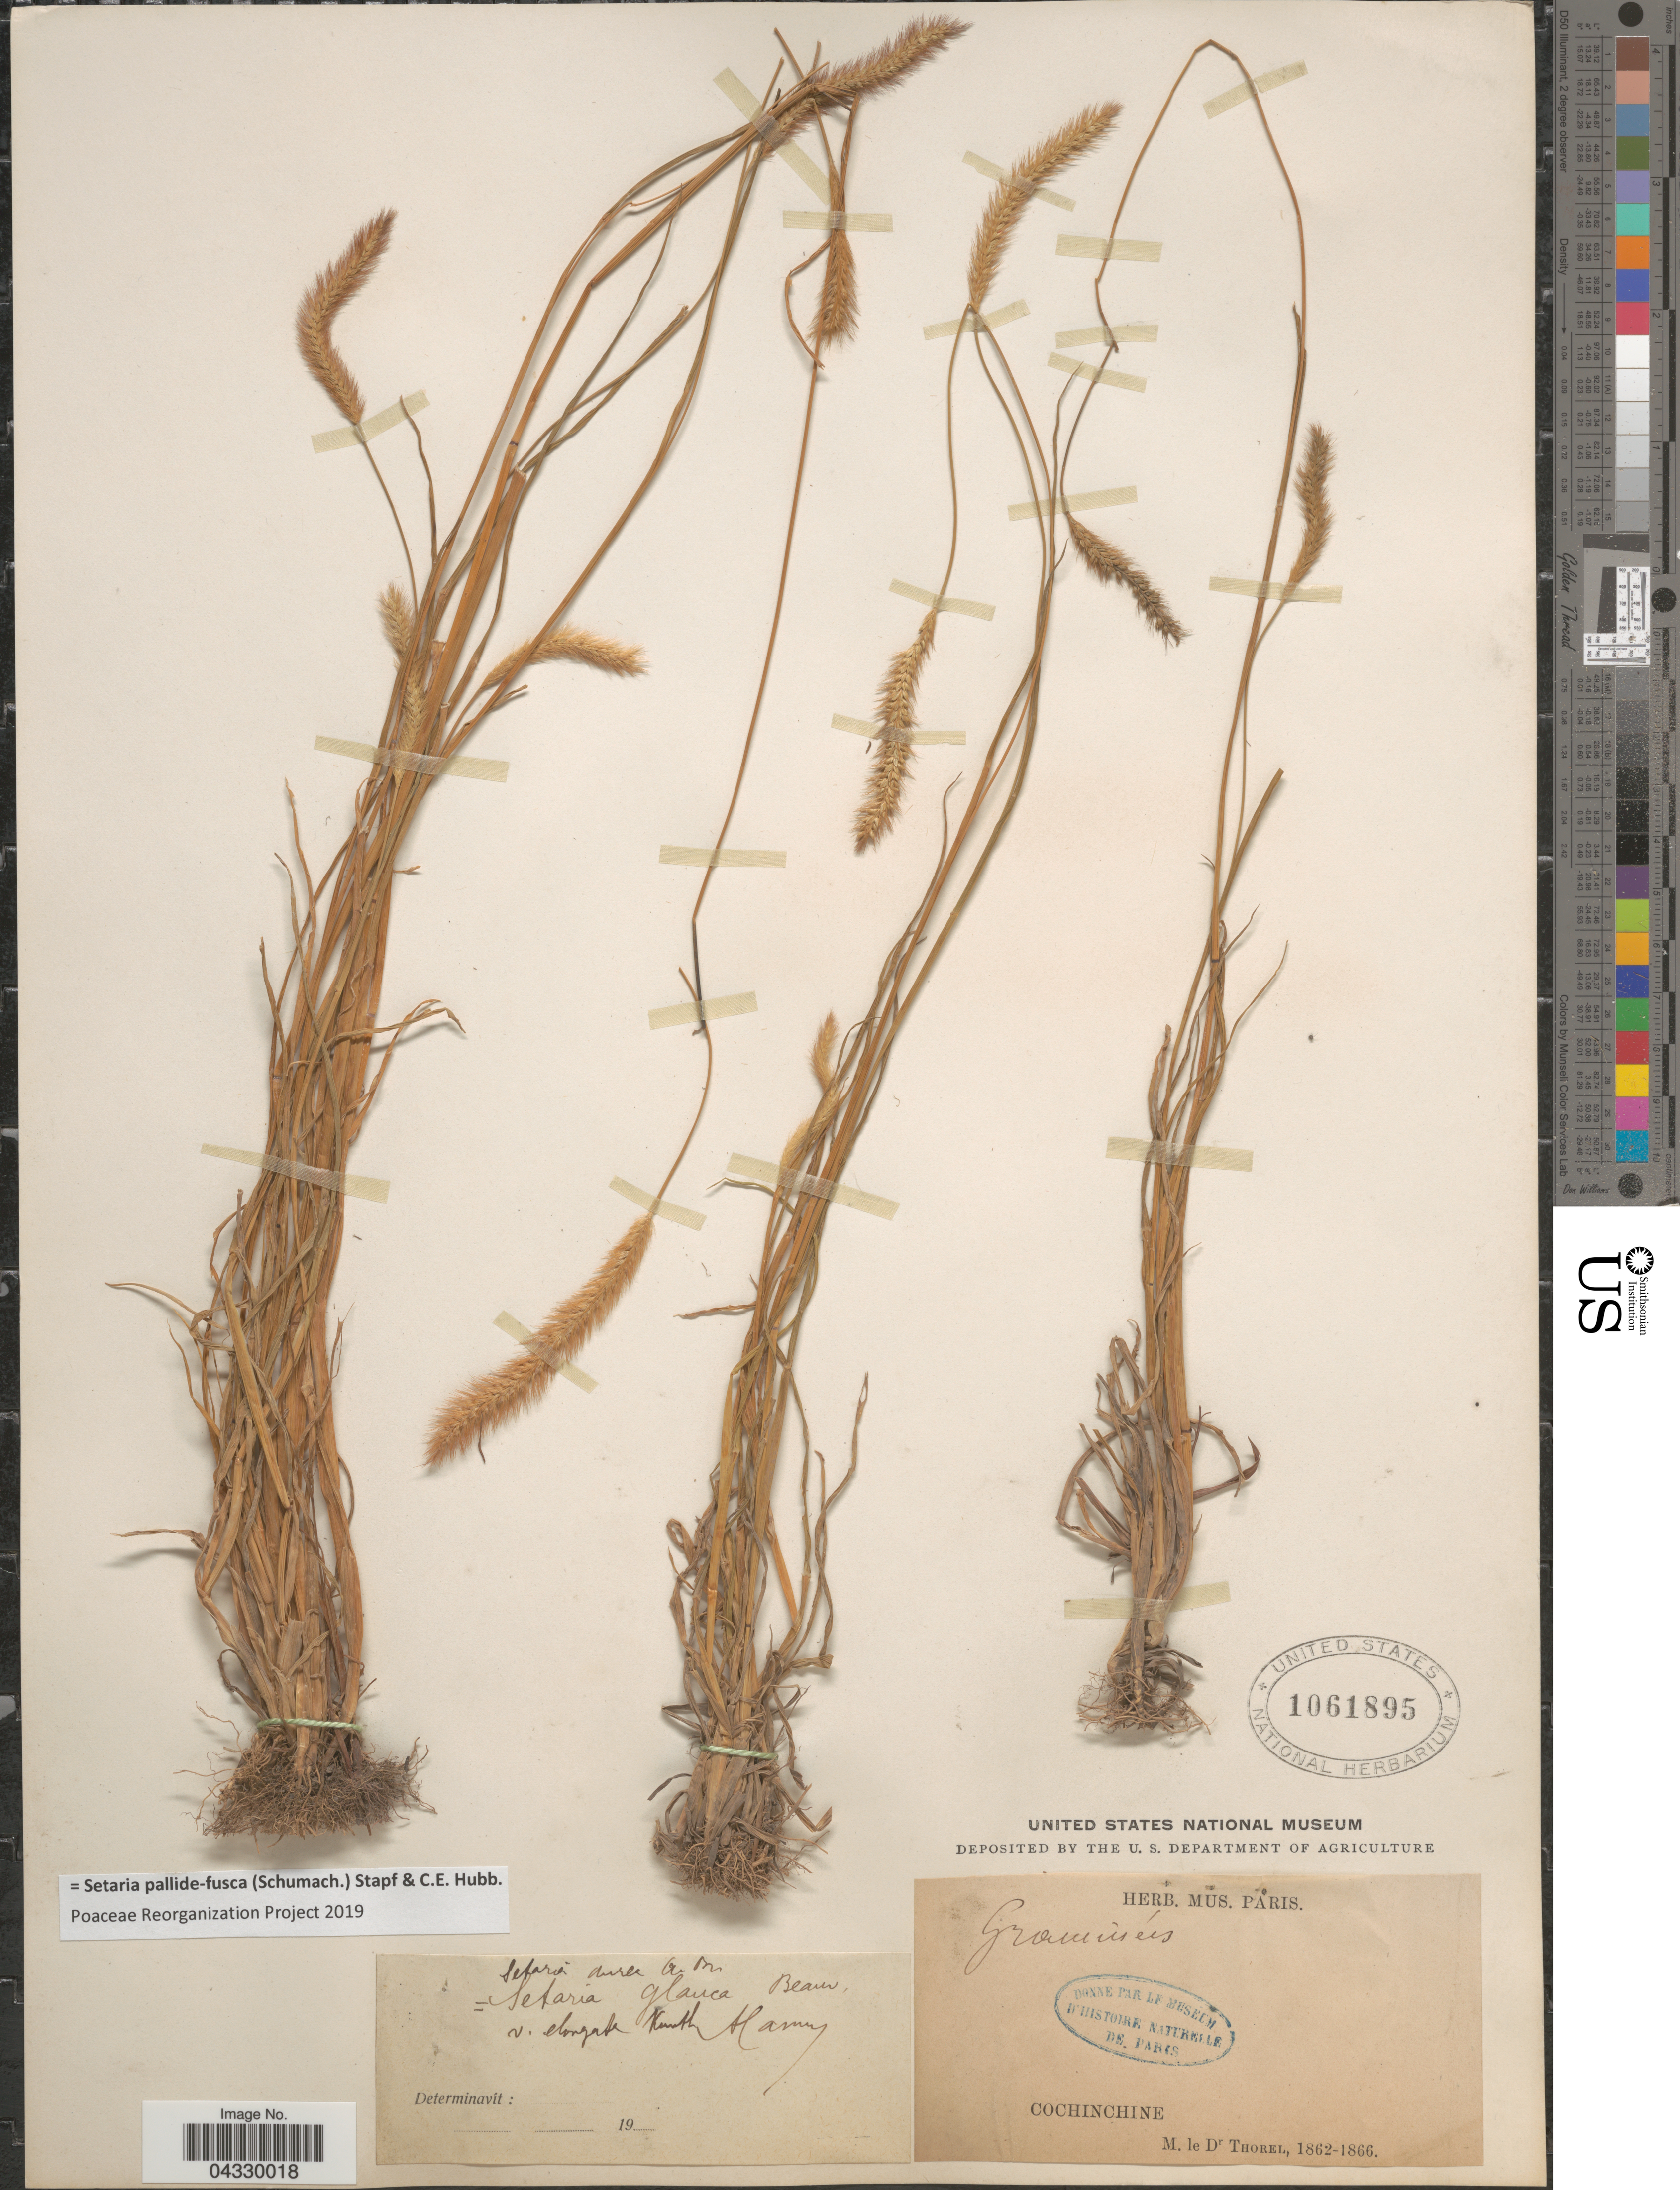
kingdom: Plantae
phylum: Tracheophyta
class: Liliopsida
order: Poales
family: Poaceae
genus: Setaria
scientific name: Setaria pallide-fusca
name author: (Schumach.) Stapf & C.E. Hubb.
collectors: Thorel, M. "M. [=Monsieur] Thorel" DO NOT USE (error for C. Thorel)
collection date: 1862/1866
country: Vietnam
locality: Cochinchine.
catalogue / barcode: US 1061895